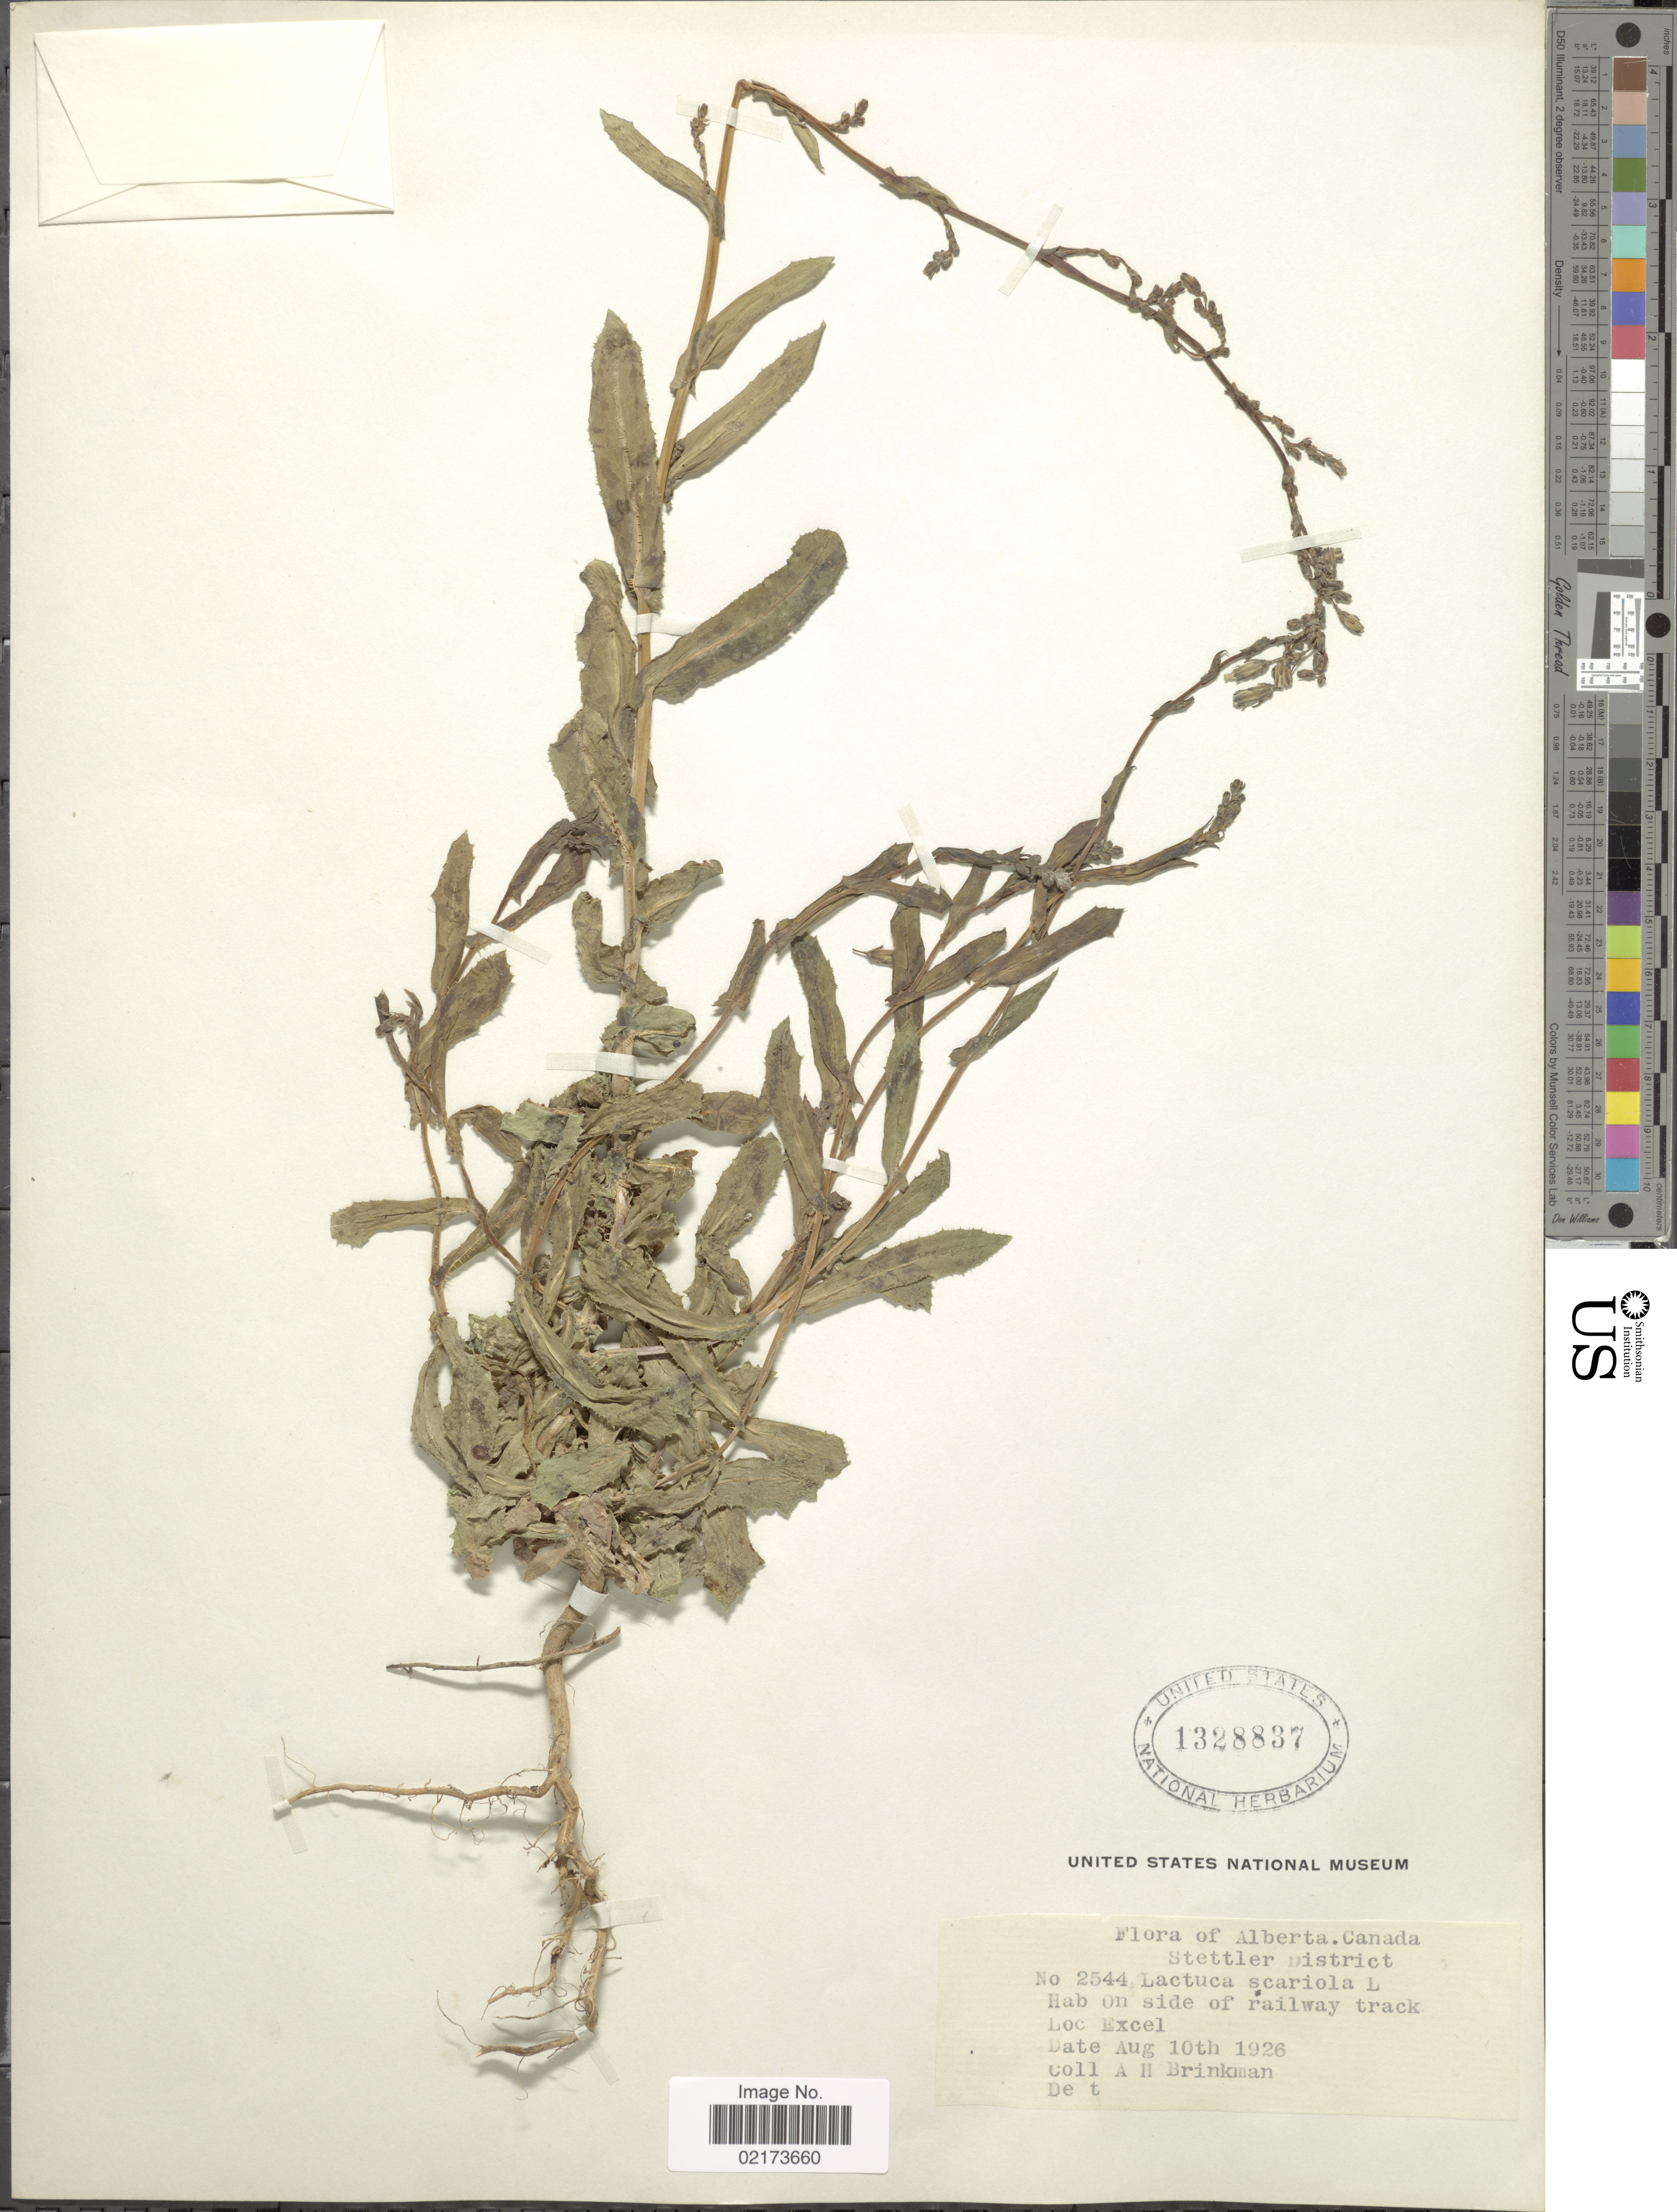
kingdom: Plantae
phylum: Tracheophyta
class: Magnoliopsida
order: Asterales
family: Asteraceae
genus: Lactuca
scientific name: Lactuca serriola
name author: L.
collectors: A. Brinkman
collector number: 2544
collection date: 1926-08-10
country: Canada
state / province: Alberta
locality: Stettler District, Excel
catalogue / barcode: US 1328837